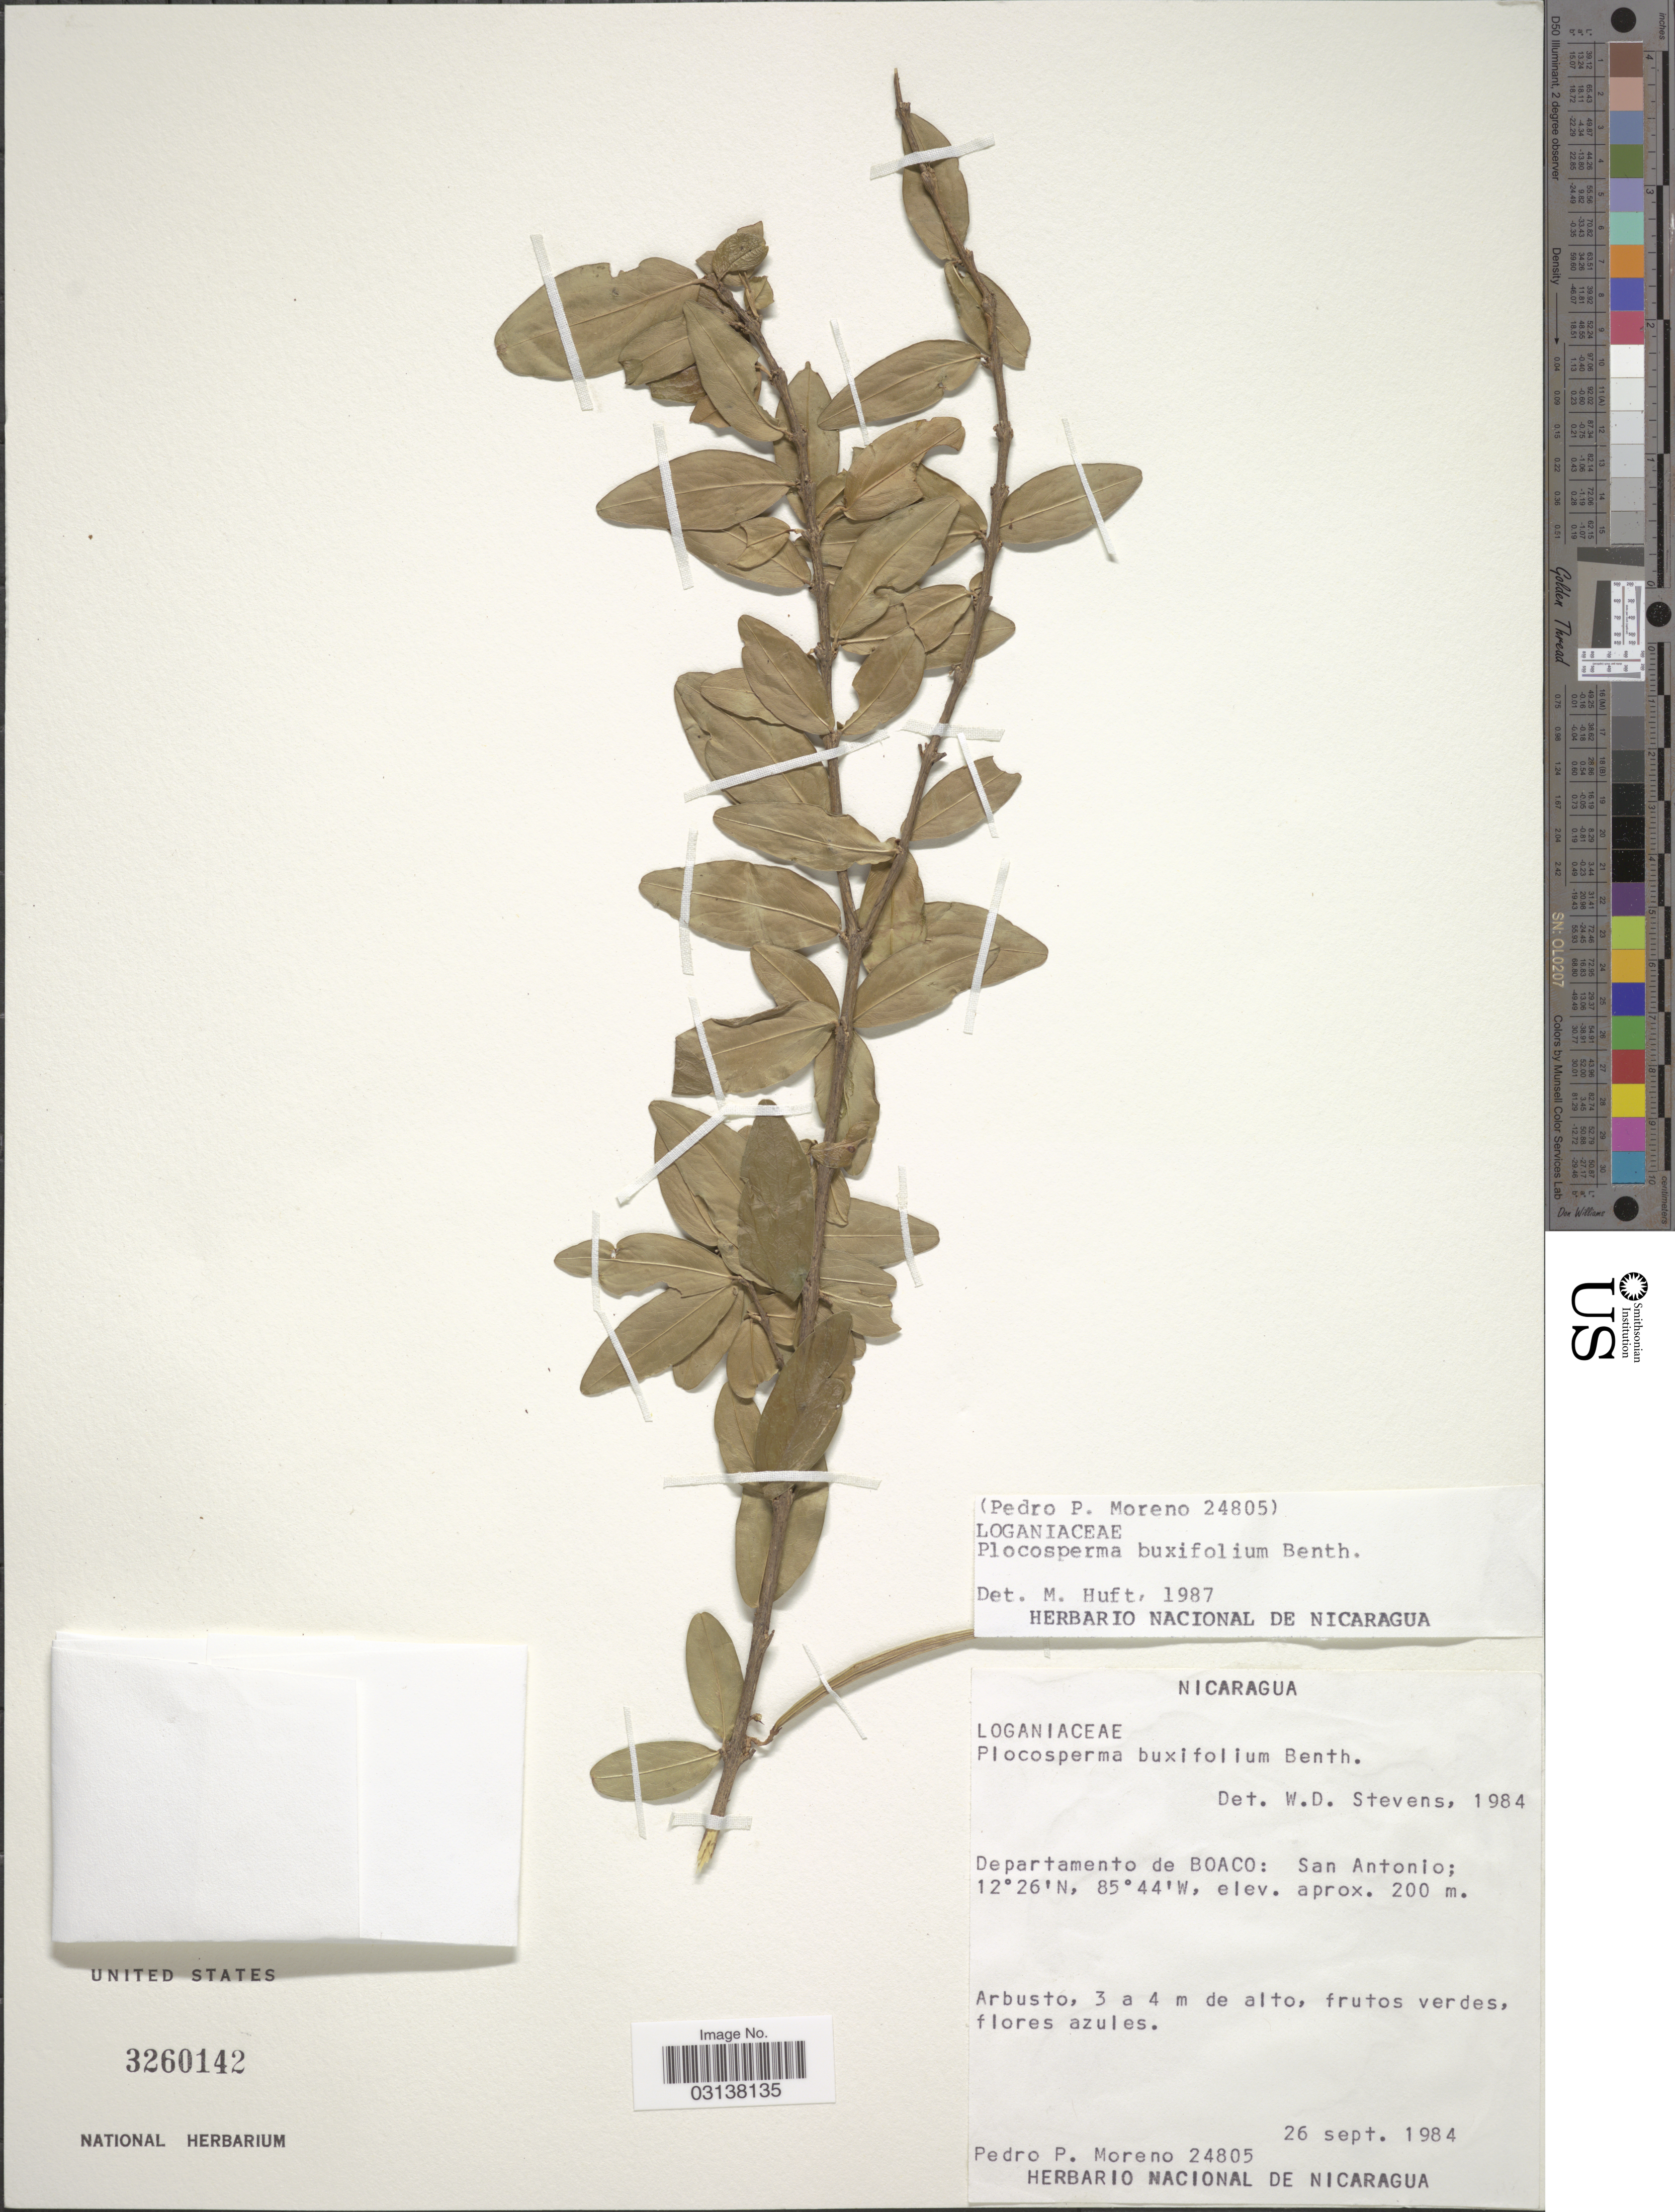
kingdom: Plantae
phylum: Tracheophyta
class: Magnoliopsida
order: Lamiales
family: Plocospermataceae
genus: Plocosperma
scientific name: Plocosperma buxifolium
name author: Benth. in Hook.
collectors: P. Moreno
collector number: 24805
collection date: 1984-09-26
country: Nicaragua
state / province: Boaco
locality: Departamento de Boaco: San Antonio.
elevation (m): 200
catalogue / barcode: US 3260142